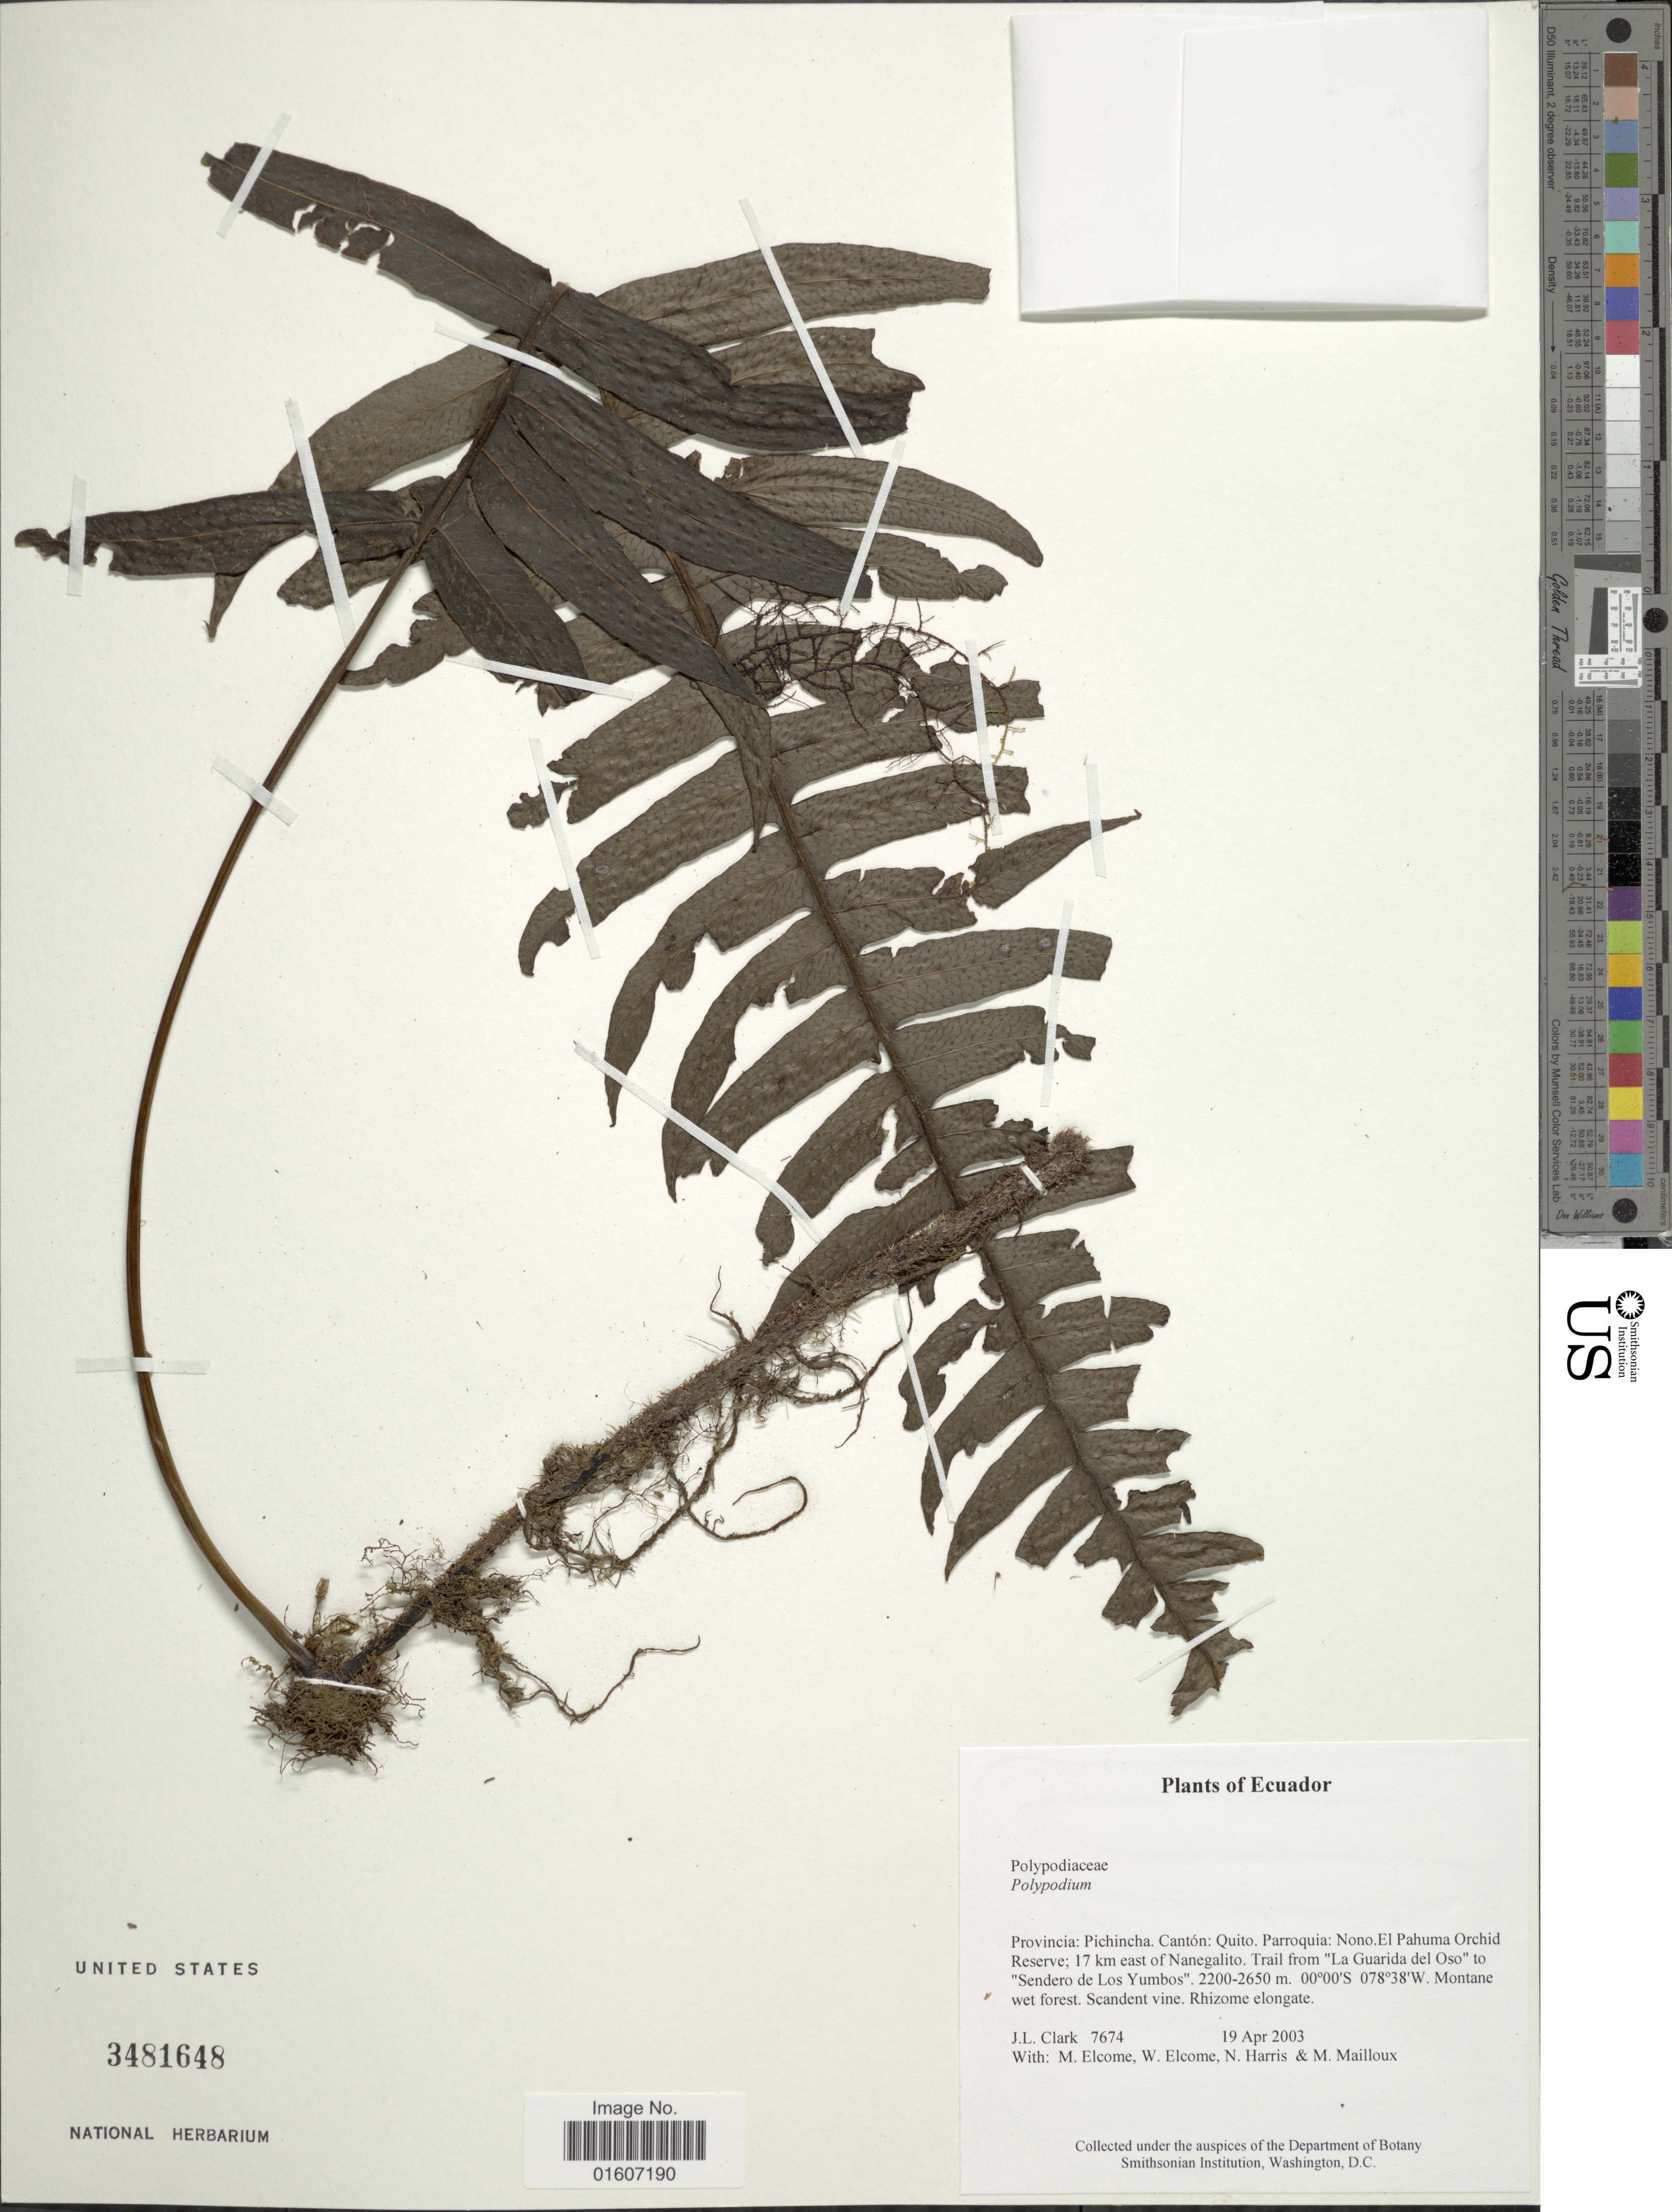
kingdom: Plantae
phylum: Tracheophyta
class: Polypodiopsida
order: Polypodiales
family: Polypodiaceae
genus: Serpocaulon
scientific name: Serpocaulon sp.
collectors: J. L. Clark, M. Elcome, W. Elcome, N. Harris & M. Mailloux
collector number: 7674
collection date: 2003-04-19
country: Ecuador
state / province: Pichincha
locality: Cantón: Quito. Parroquia: Nono. El Pahuma Orchid Reserve; 17 km east of Nanegalito. Trail from 'La Guarida del Oso' to 'Sendero de Los Yumbos'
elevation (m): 2200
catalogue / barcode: US 3481648